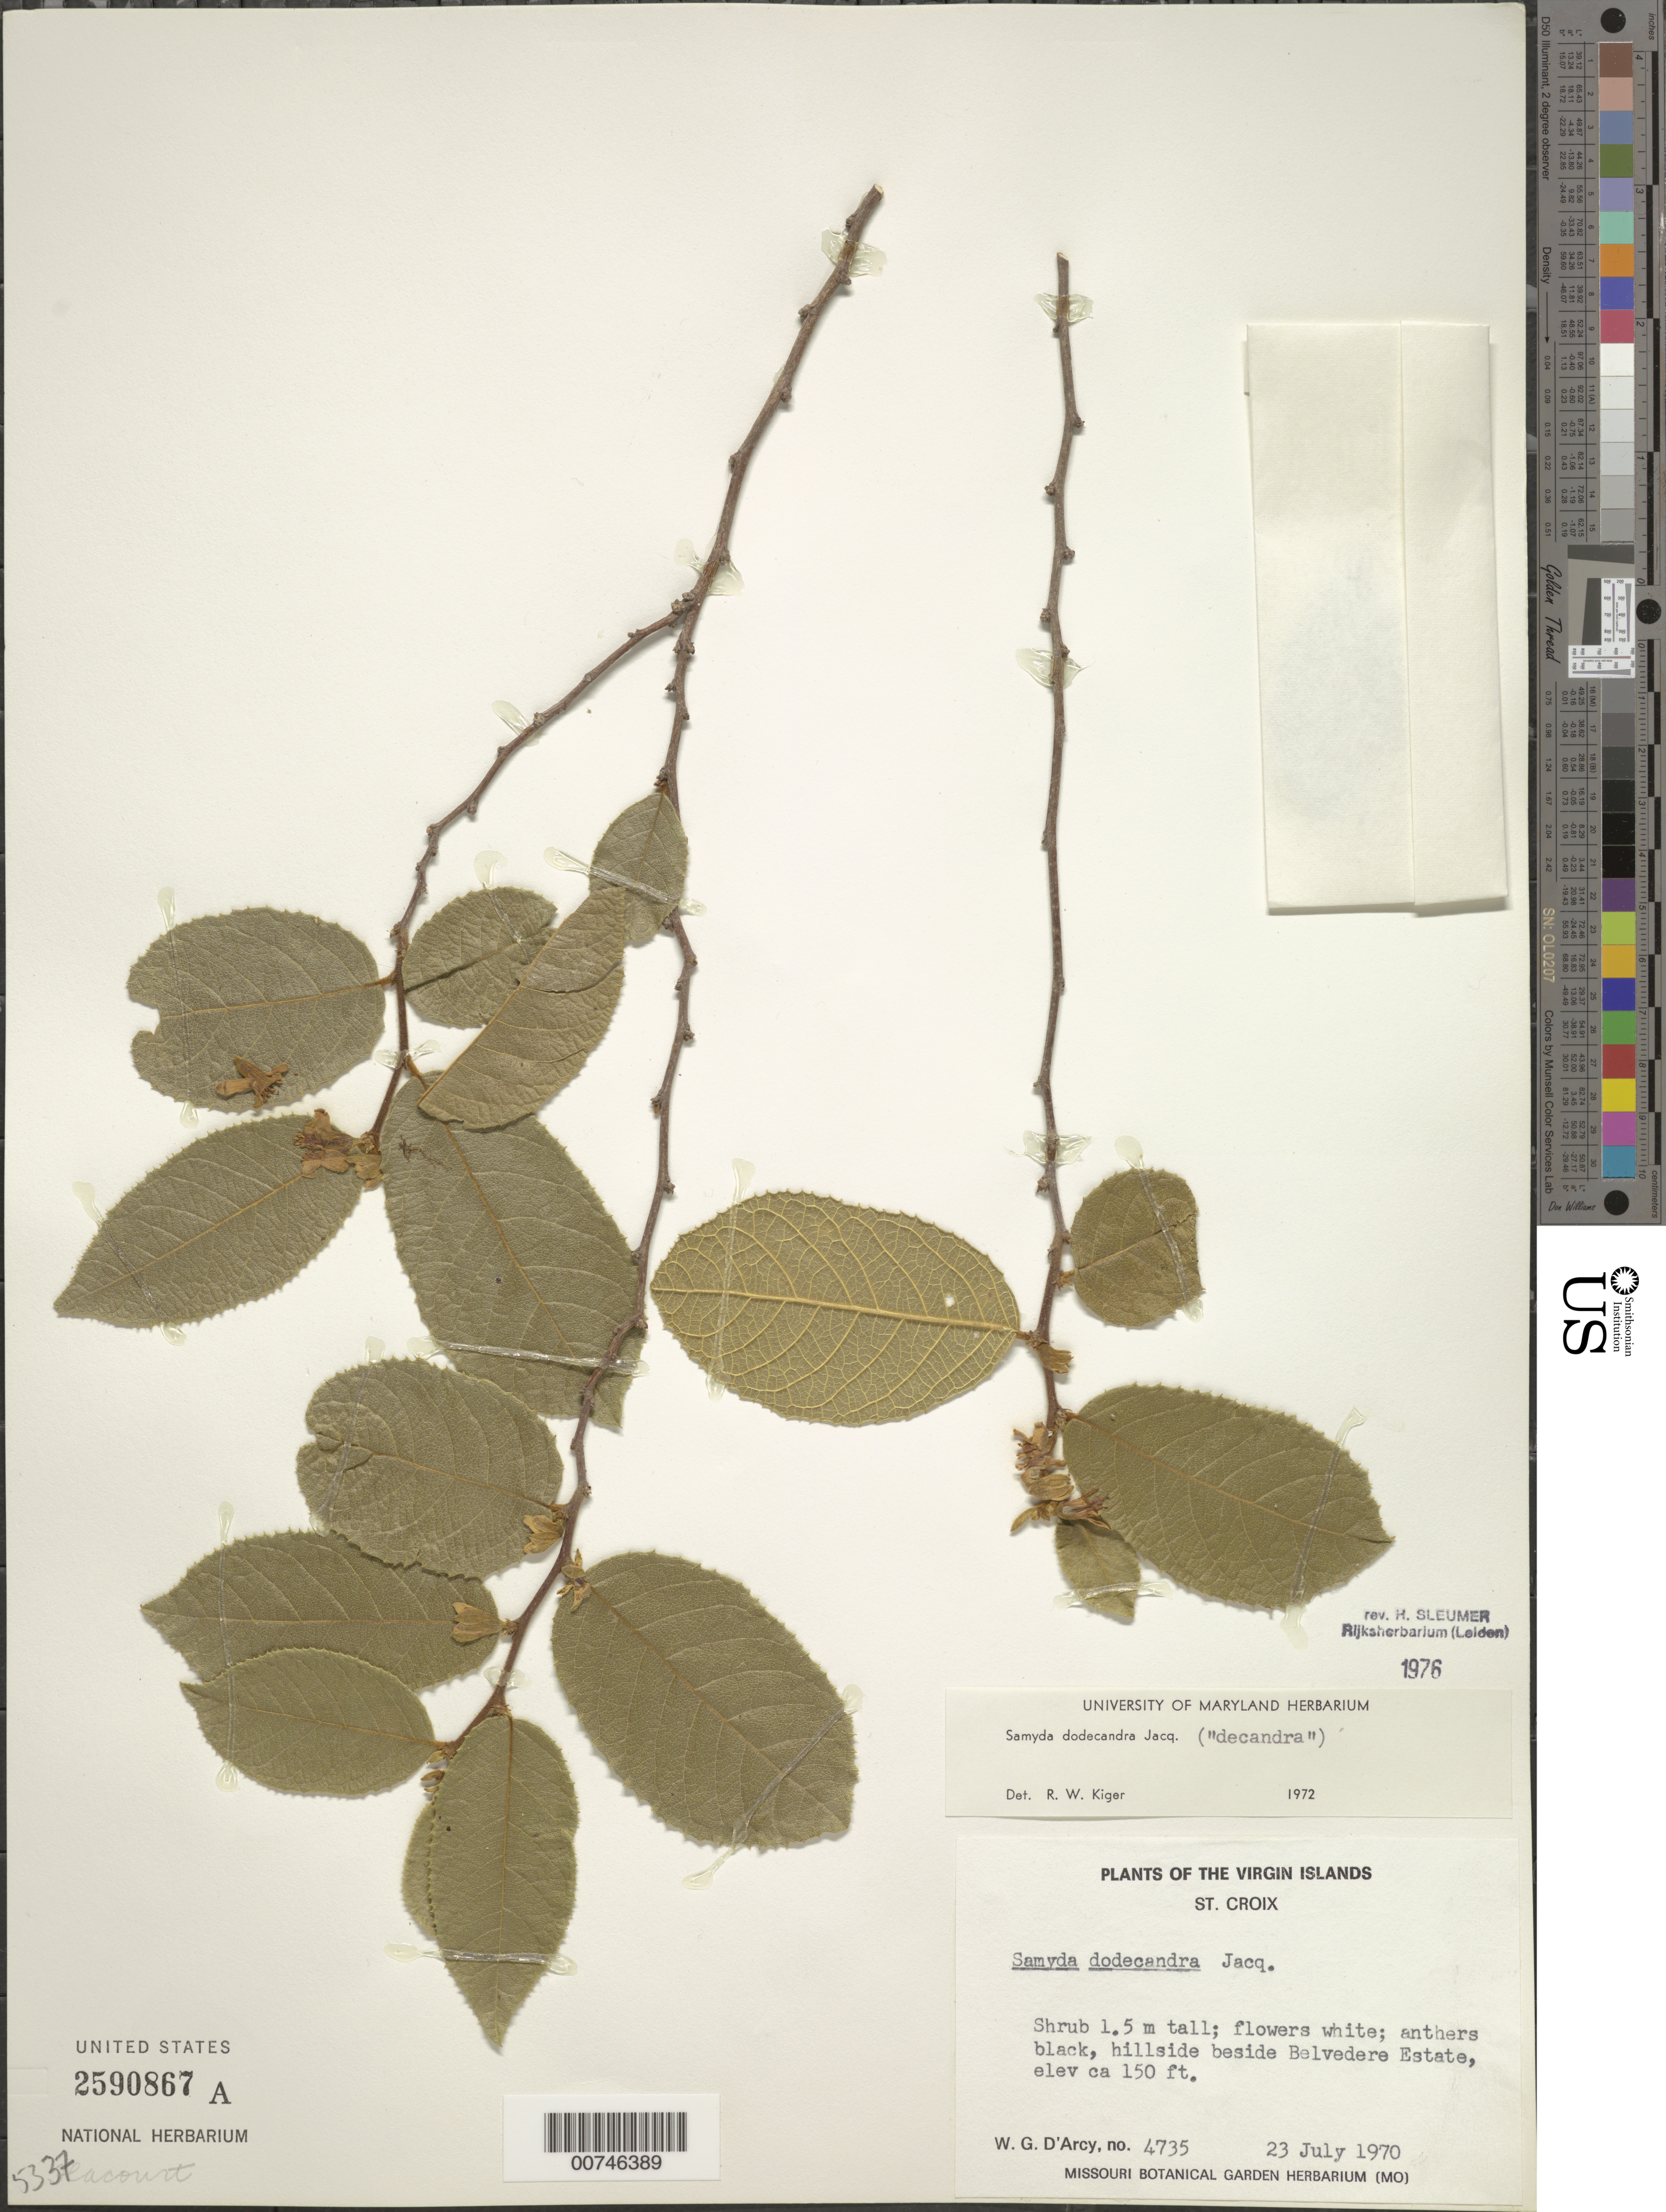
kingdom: Plantae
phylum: Tracheophyta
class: Magnoliopsida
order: Malpighiales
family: Salicaceae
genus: Casearia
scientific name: Casearia dodecandra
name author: (Jacq.) T. Samar. & M.H. Alford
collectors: W. G. D'Arcy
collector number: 4735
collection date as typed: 23 Jul 1970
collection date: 1970-07-23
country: U.S. Virgin Islands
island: St. Croix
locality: Beside Belvedere Estate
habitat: Hillside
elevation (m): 46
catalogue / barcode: US 2590867A